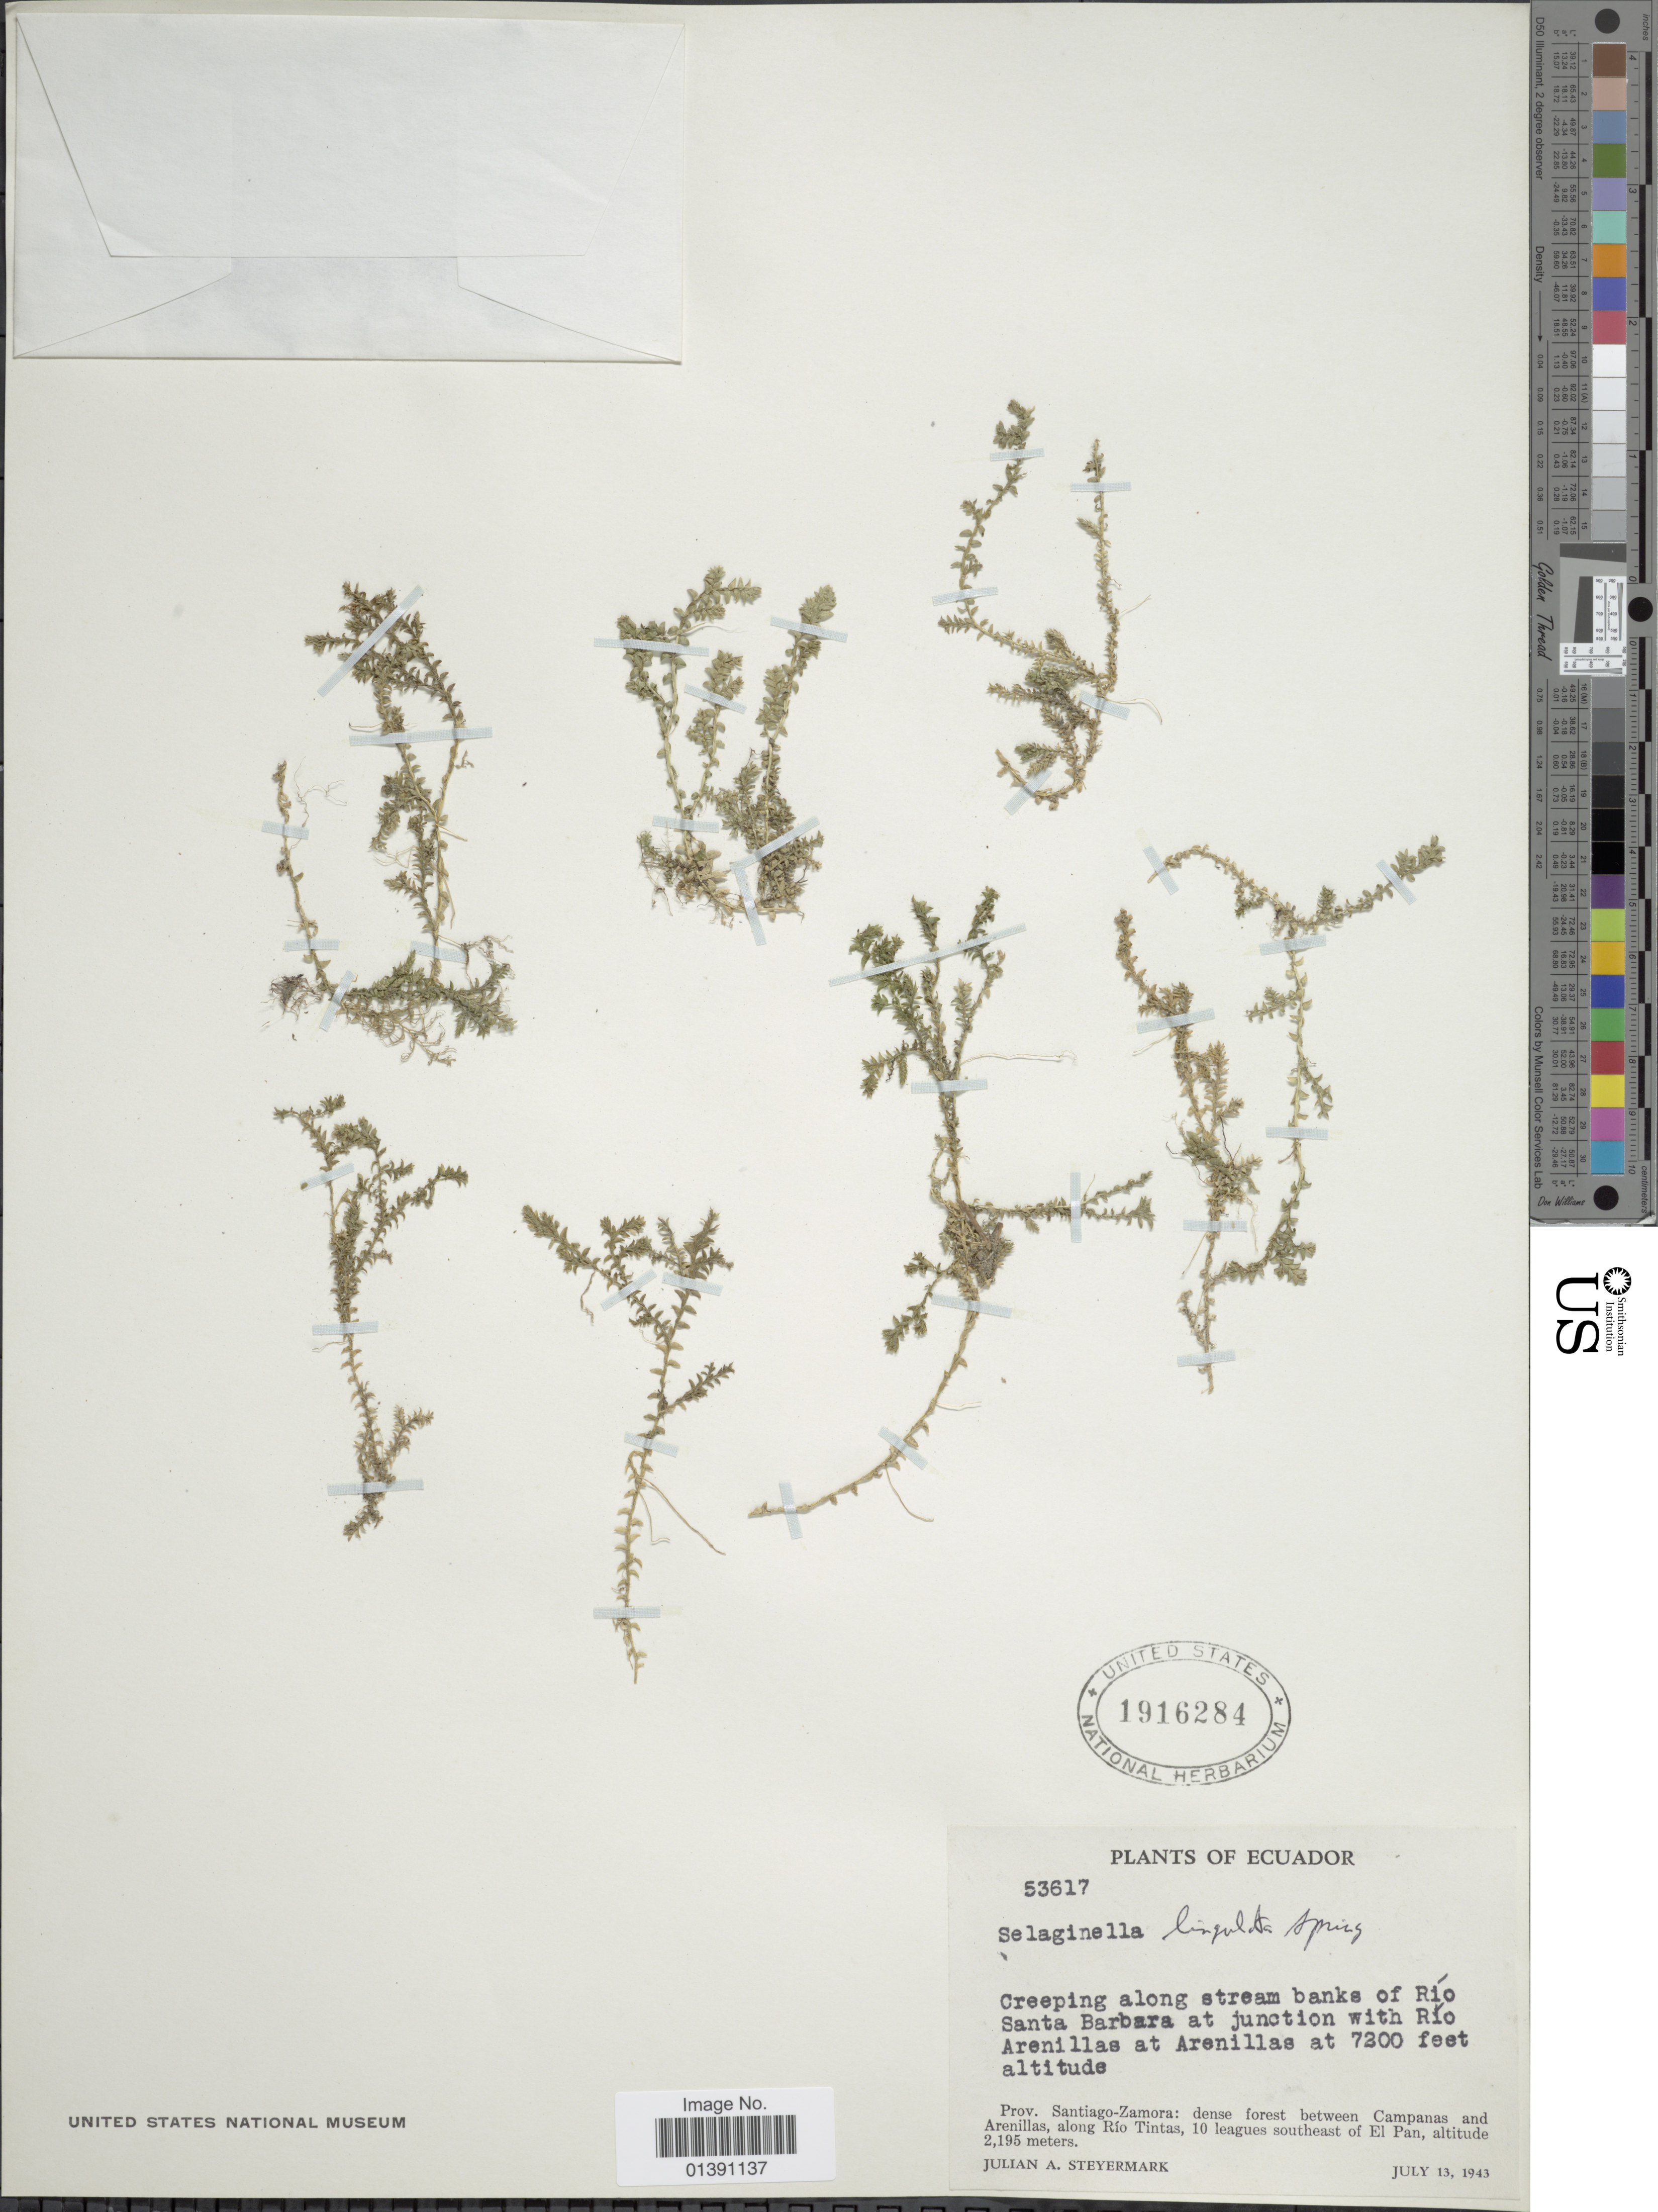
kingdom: Plantae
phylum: Tracheophyta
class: Lycopodiopsida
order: Selaginellales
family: Selaginellaceae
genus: Selaginella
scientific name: Selaginella lingulata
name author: Spring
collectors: J. Steyermark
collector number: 53617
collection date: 1943-07-13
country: Ecuador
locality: Creeping along stream banks of río Santa Barbara at junction with Río Arenillas at Arenillas, prov. Santiago-Zamora: dense forest between Campanas and Arenillas, along Río Tintas, 10 leagues southeast of El pan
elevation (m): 2195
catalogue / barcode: US 1916284